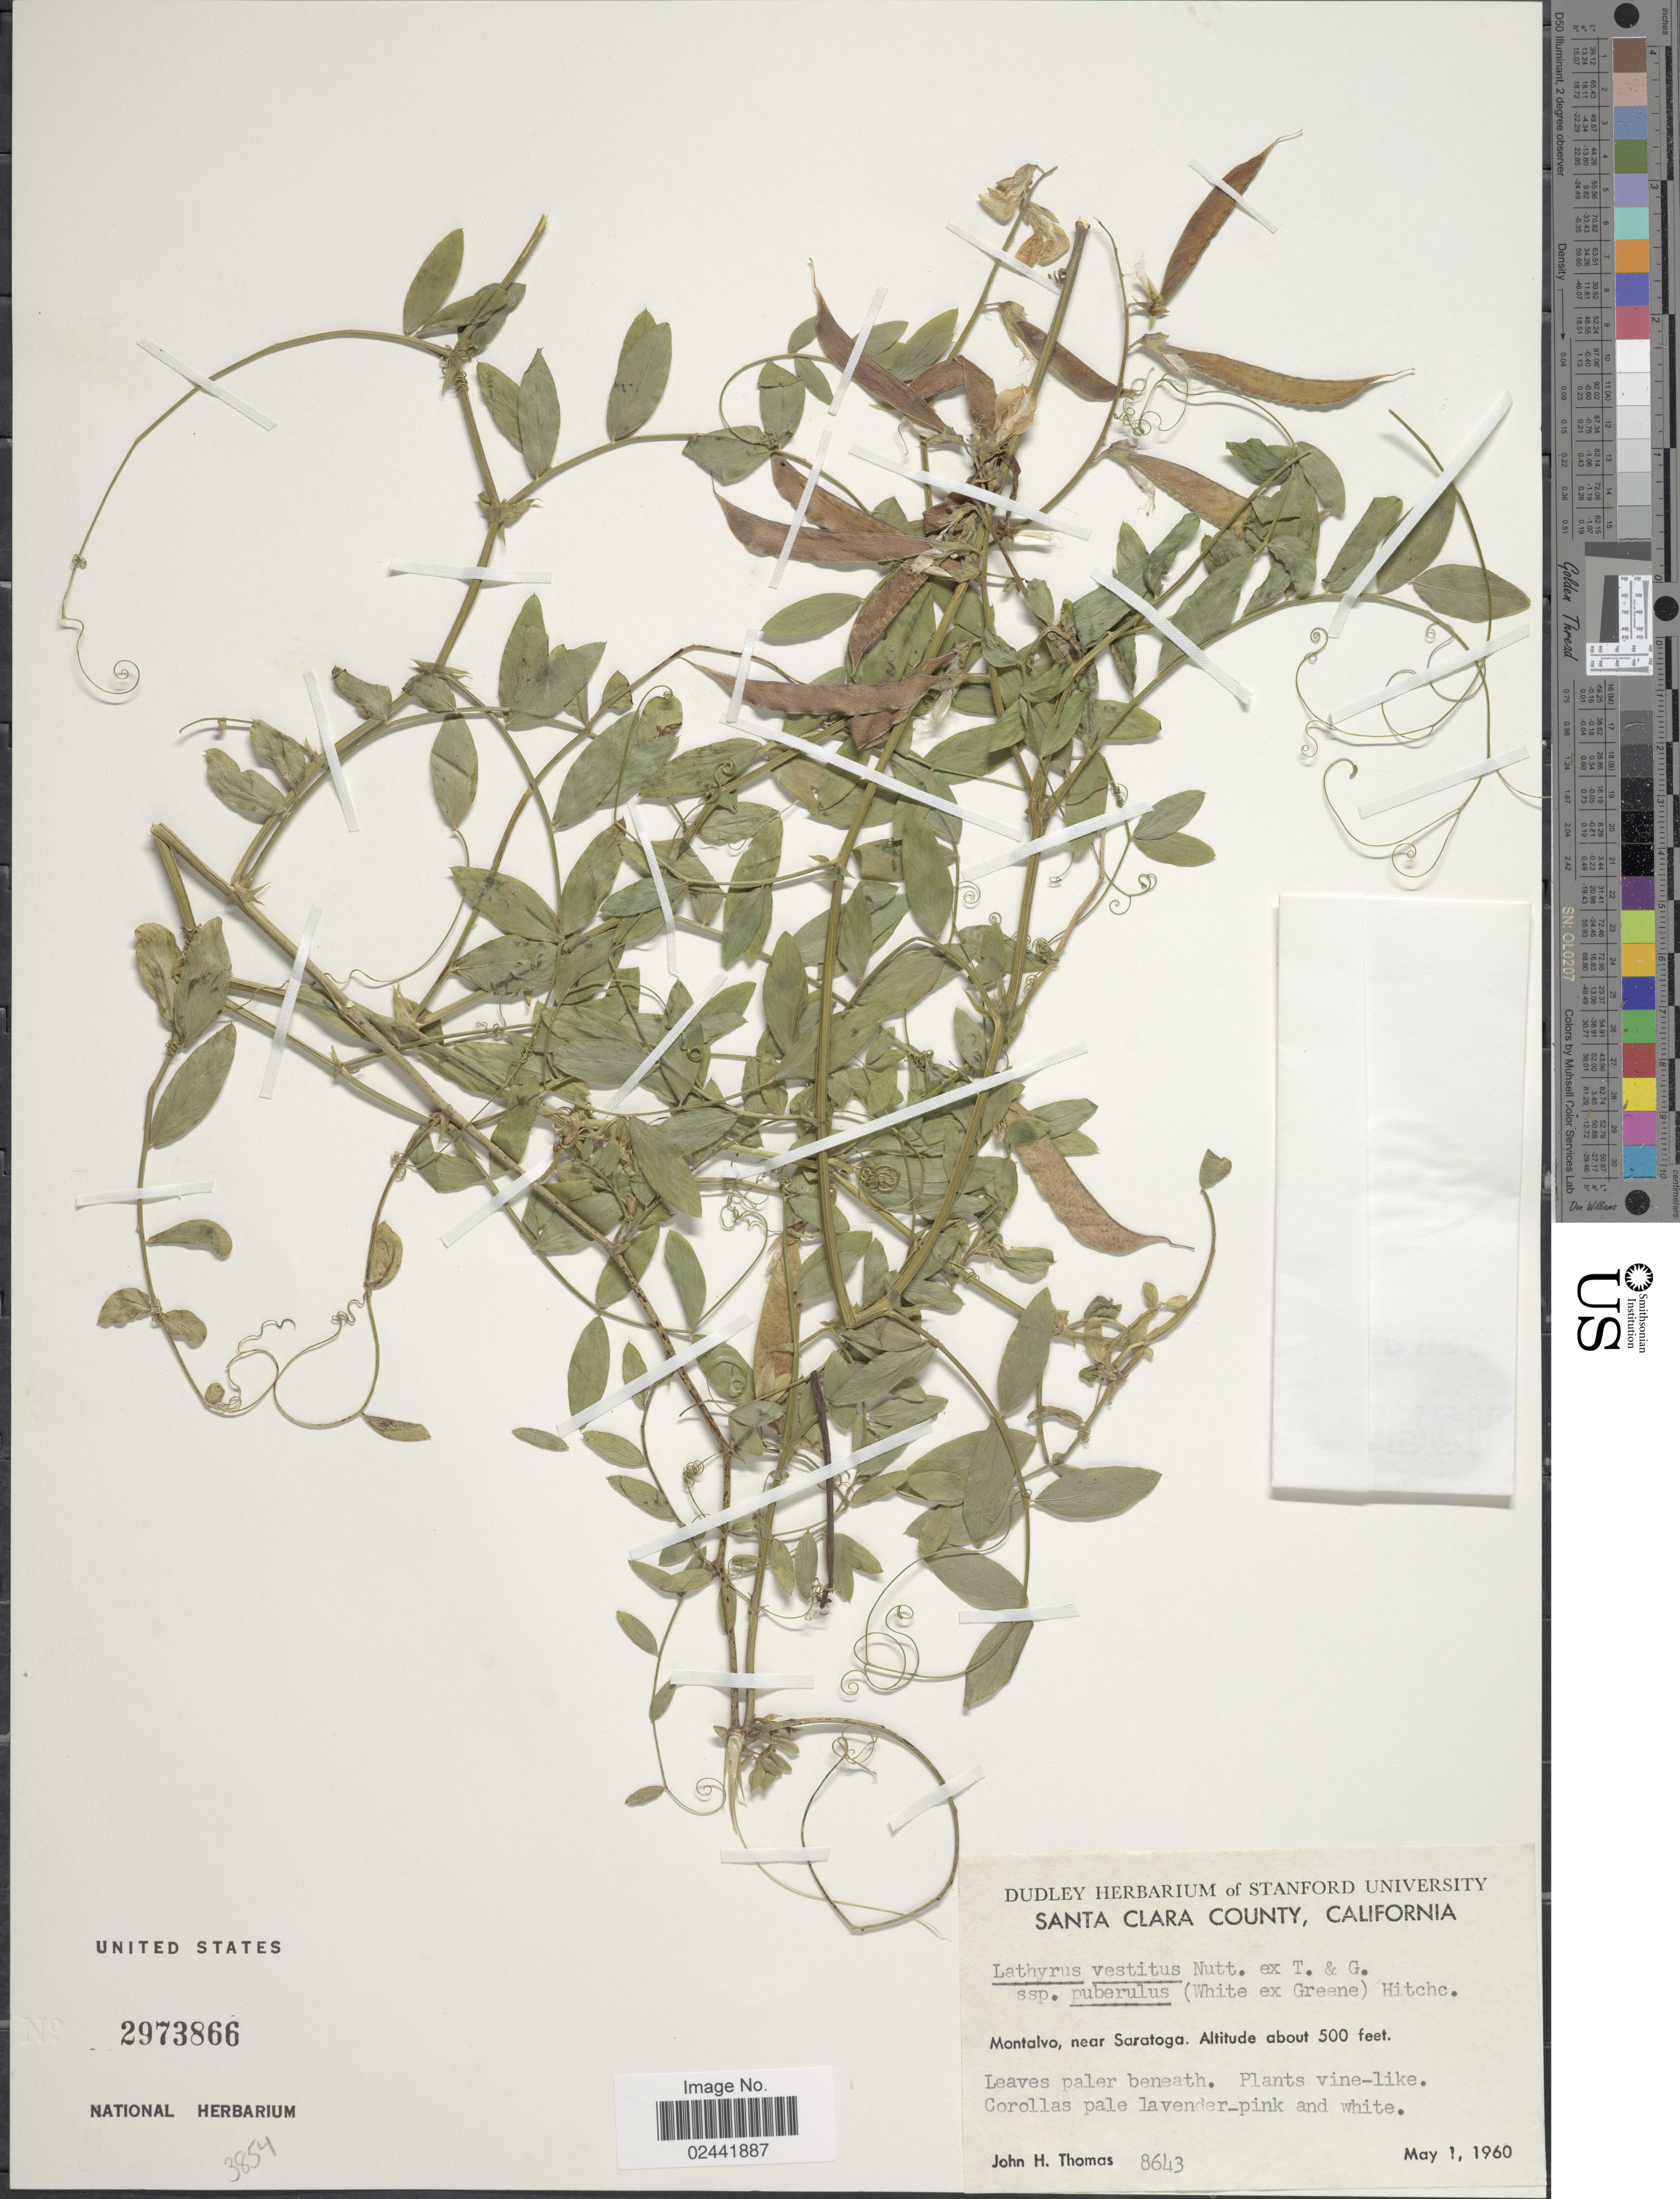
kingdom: Plantae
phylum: Tracheophyta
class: Magnoliopsida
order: Fabales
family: Fabaceae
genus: Lathyrus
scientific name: Lathyrus vestitus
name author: Nutt.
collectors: J. H. Thomas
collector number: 8643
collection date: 1960-05-01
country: United States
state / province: California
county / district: Santa Clara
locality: Santa Clara County. Montalvo, near Saratoga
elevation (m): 152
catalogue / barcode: US 2973866